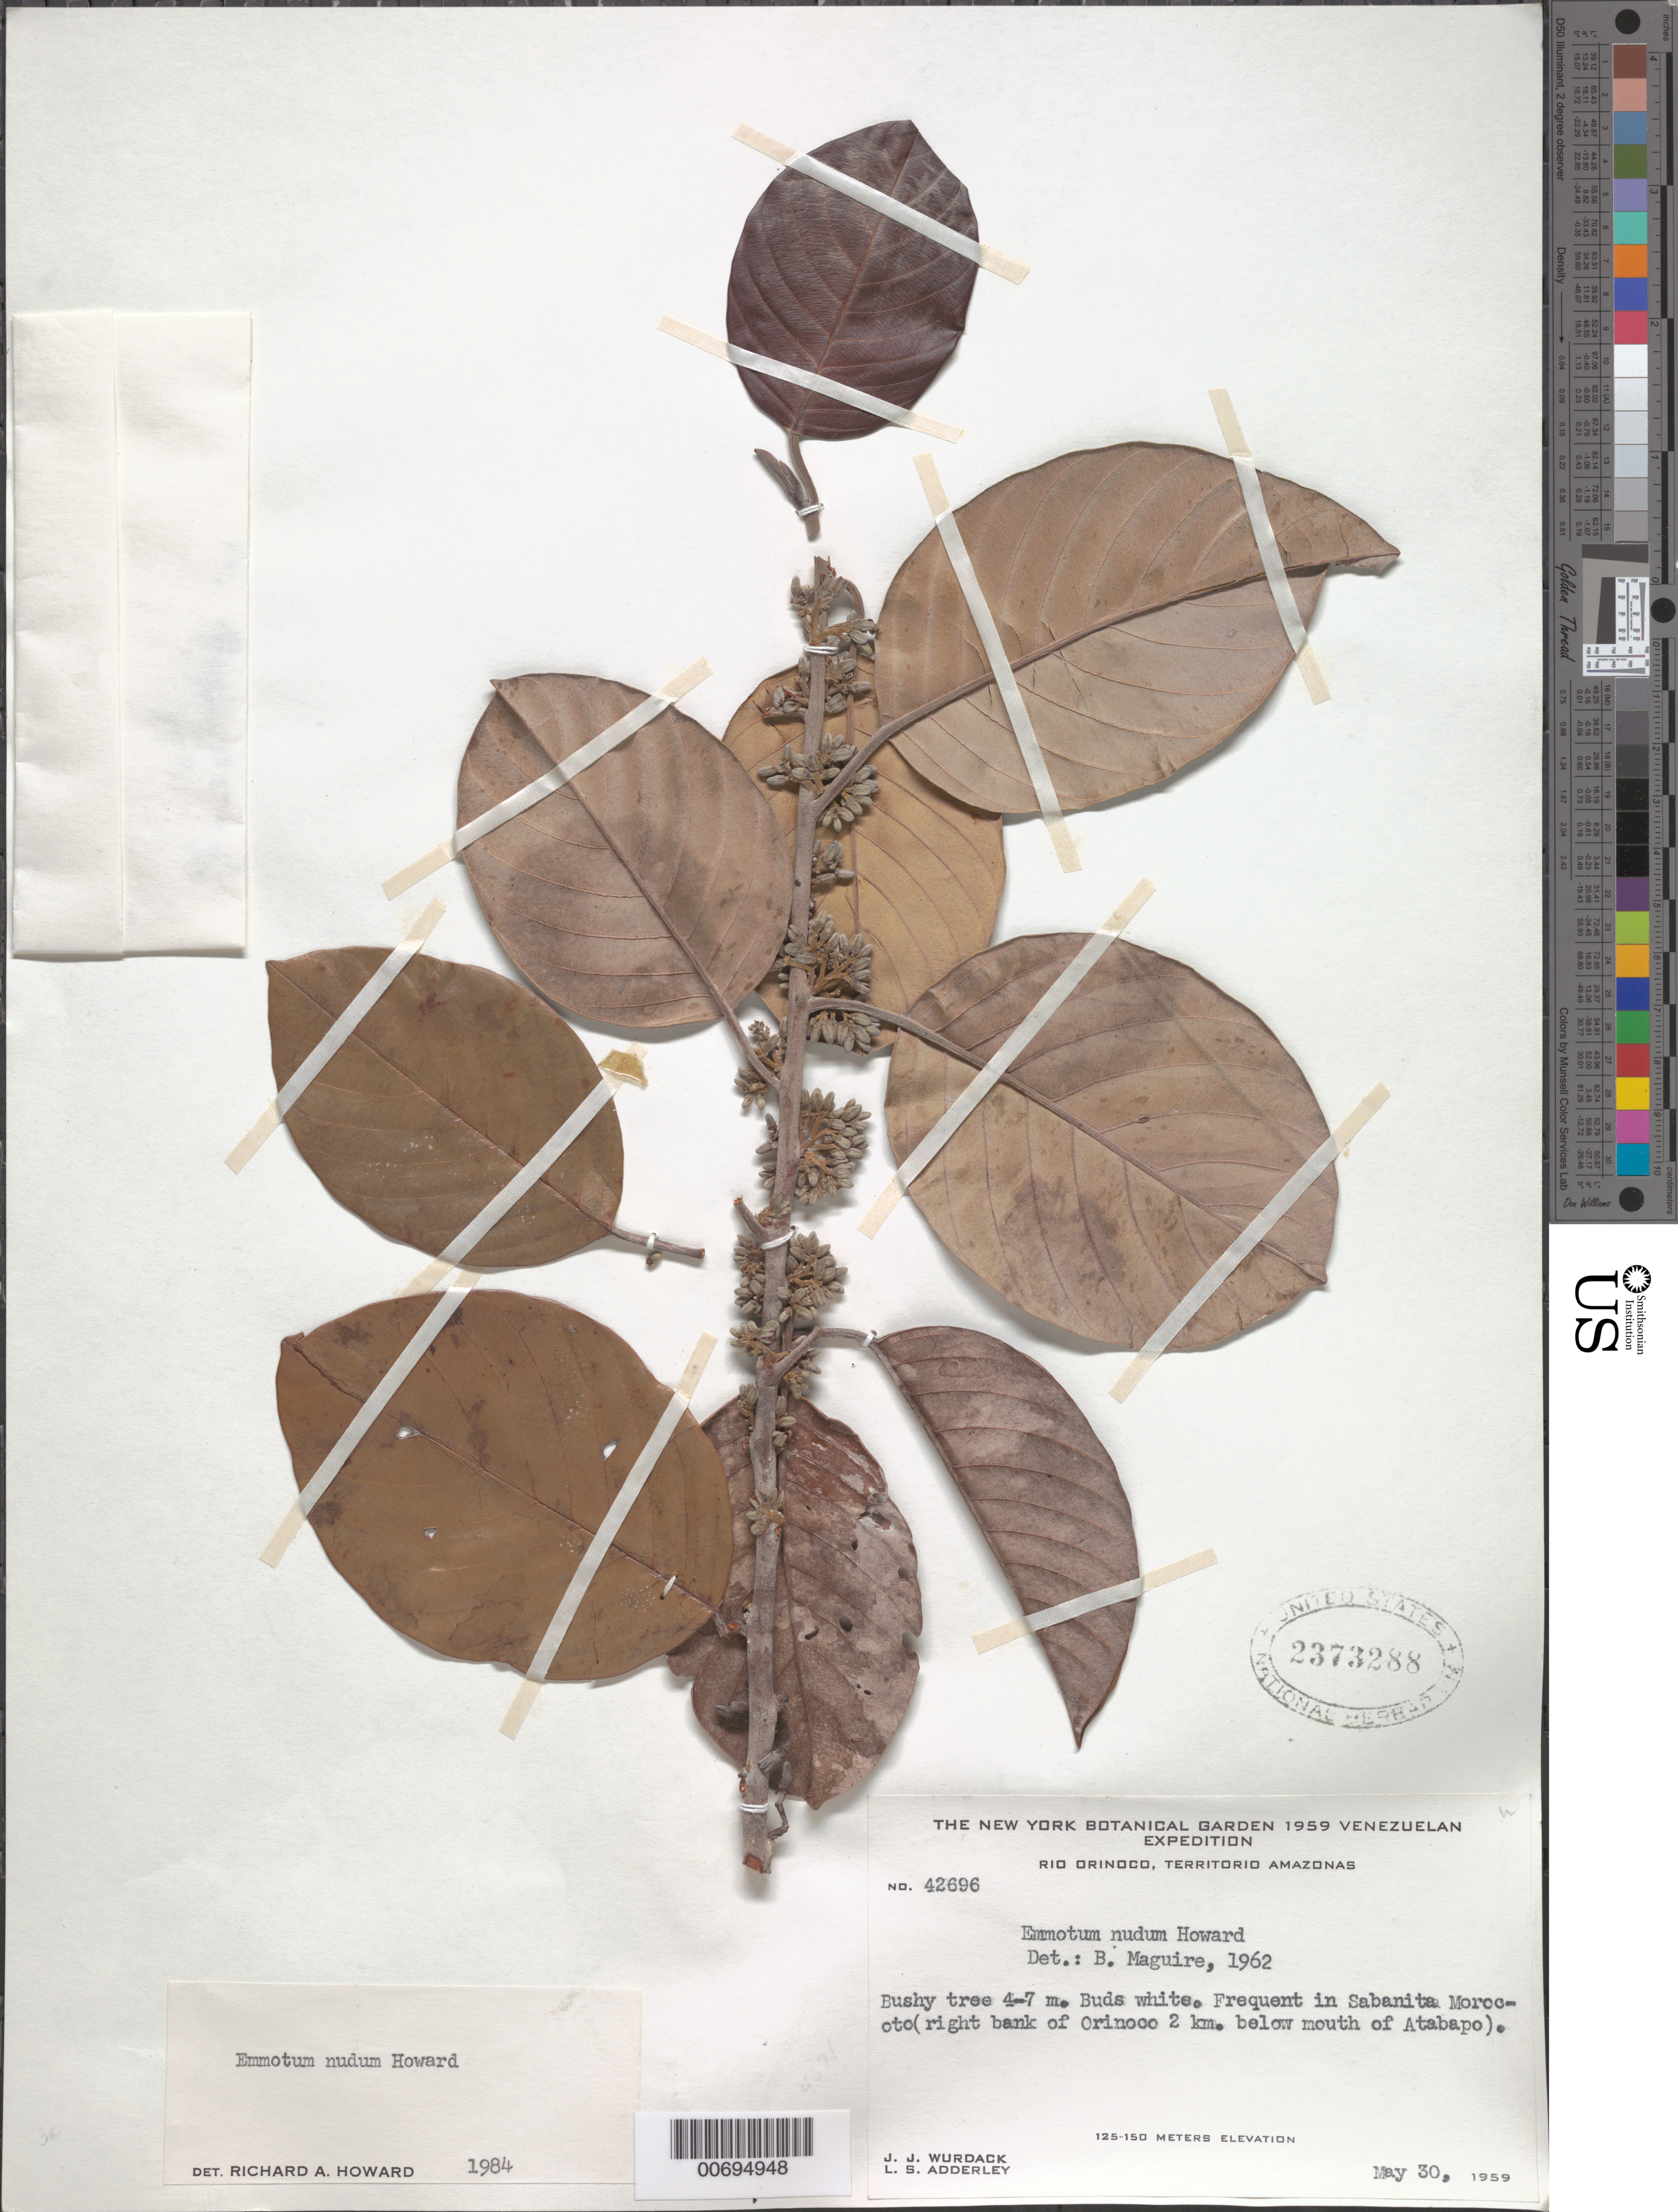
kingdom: Plantae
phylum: Tracheophyta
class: Magnoliopsida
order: Metteniusales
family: Metteniusaceae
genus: Emmotum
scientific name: Emmotum nudum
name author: R.A. Howard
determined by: Howard, R. A.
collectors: J. J. Wurdack & L. S. Adderley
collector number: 42696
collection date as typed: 30-May-59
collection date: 1959-05-30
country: Venezuela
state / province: Amazonas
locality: Río Orinoco, right bank; Sabanita Morocoto, 2 km below mouth of Río Atabapo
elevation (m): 125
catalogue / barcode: US 2373288